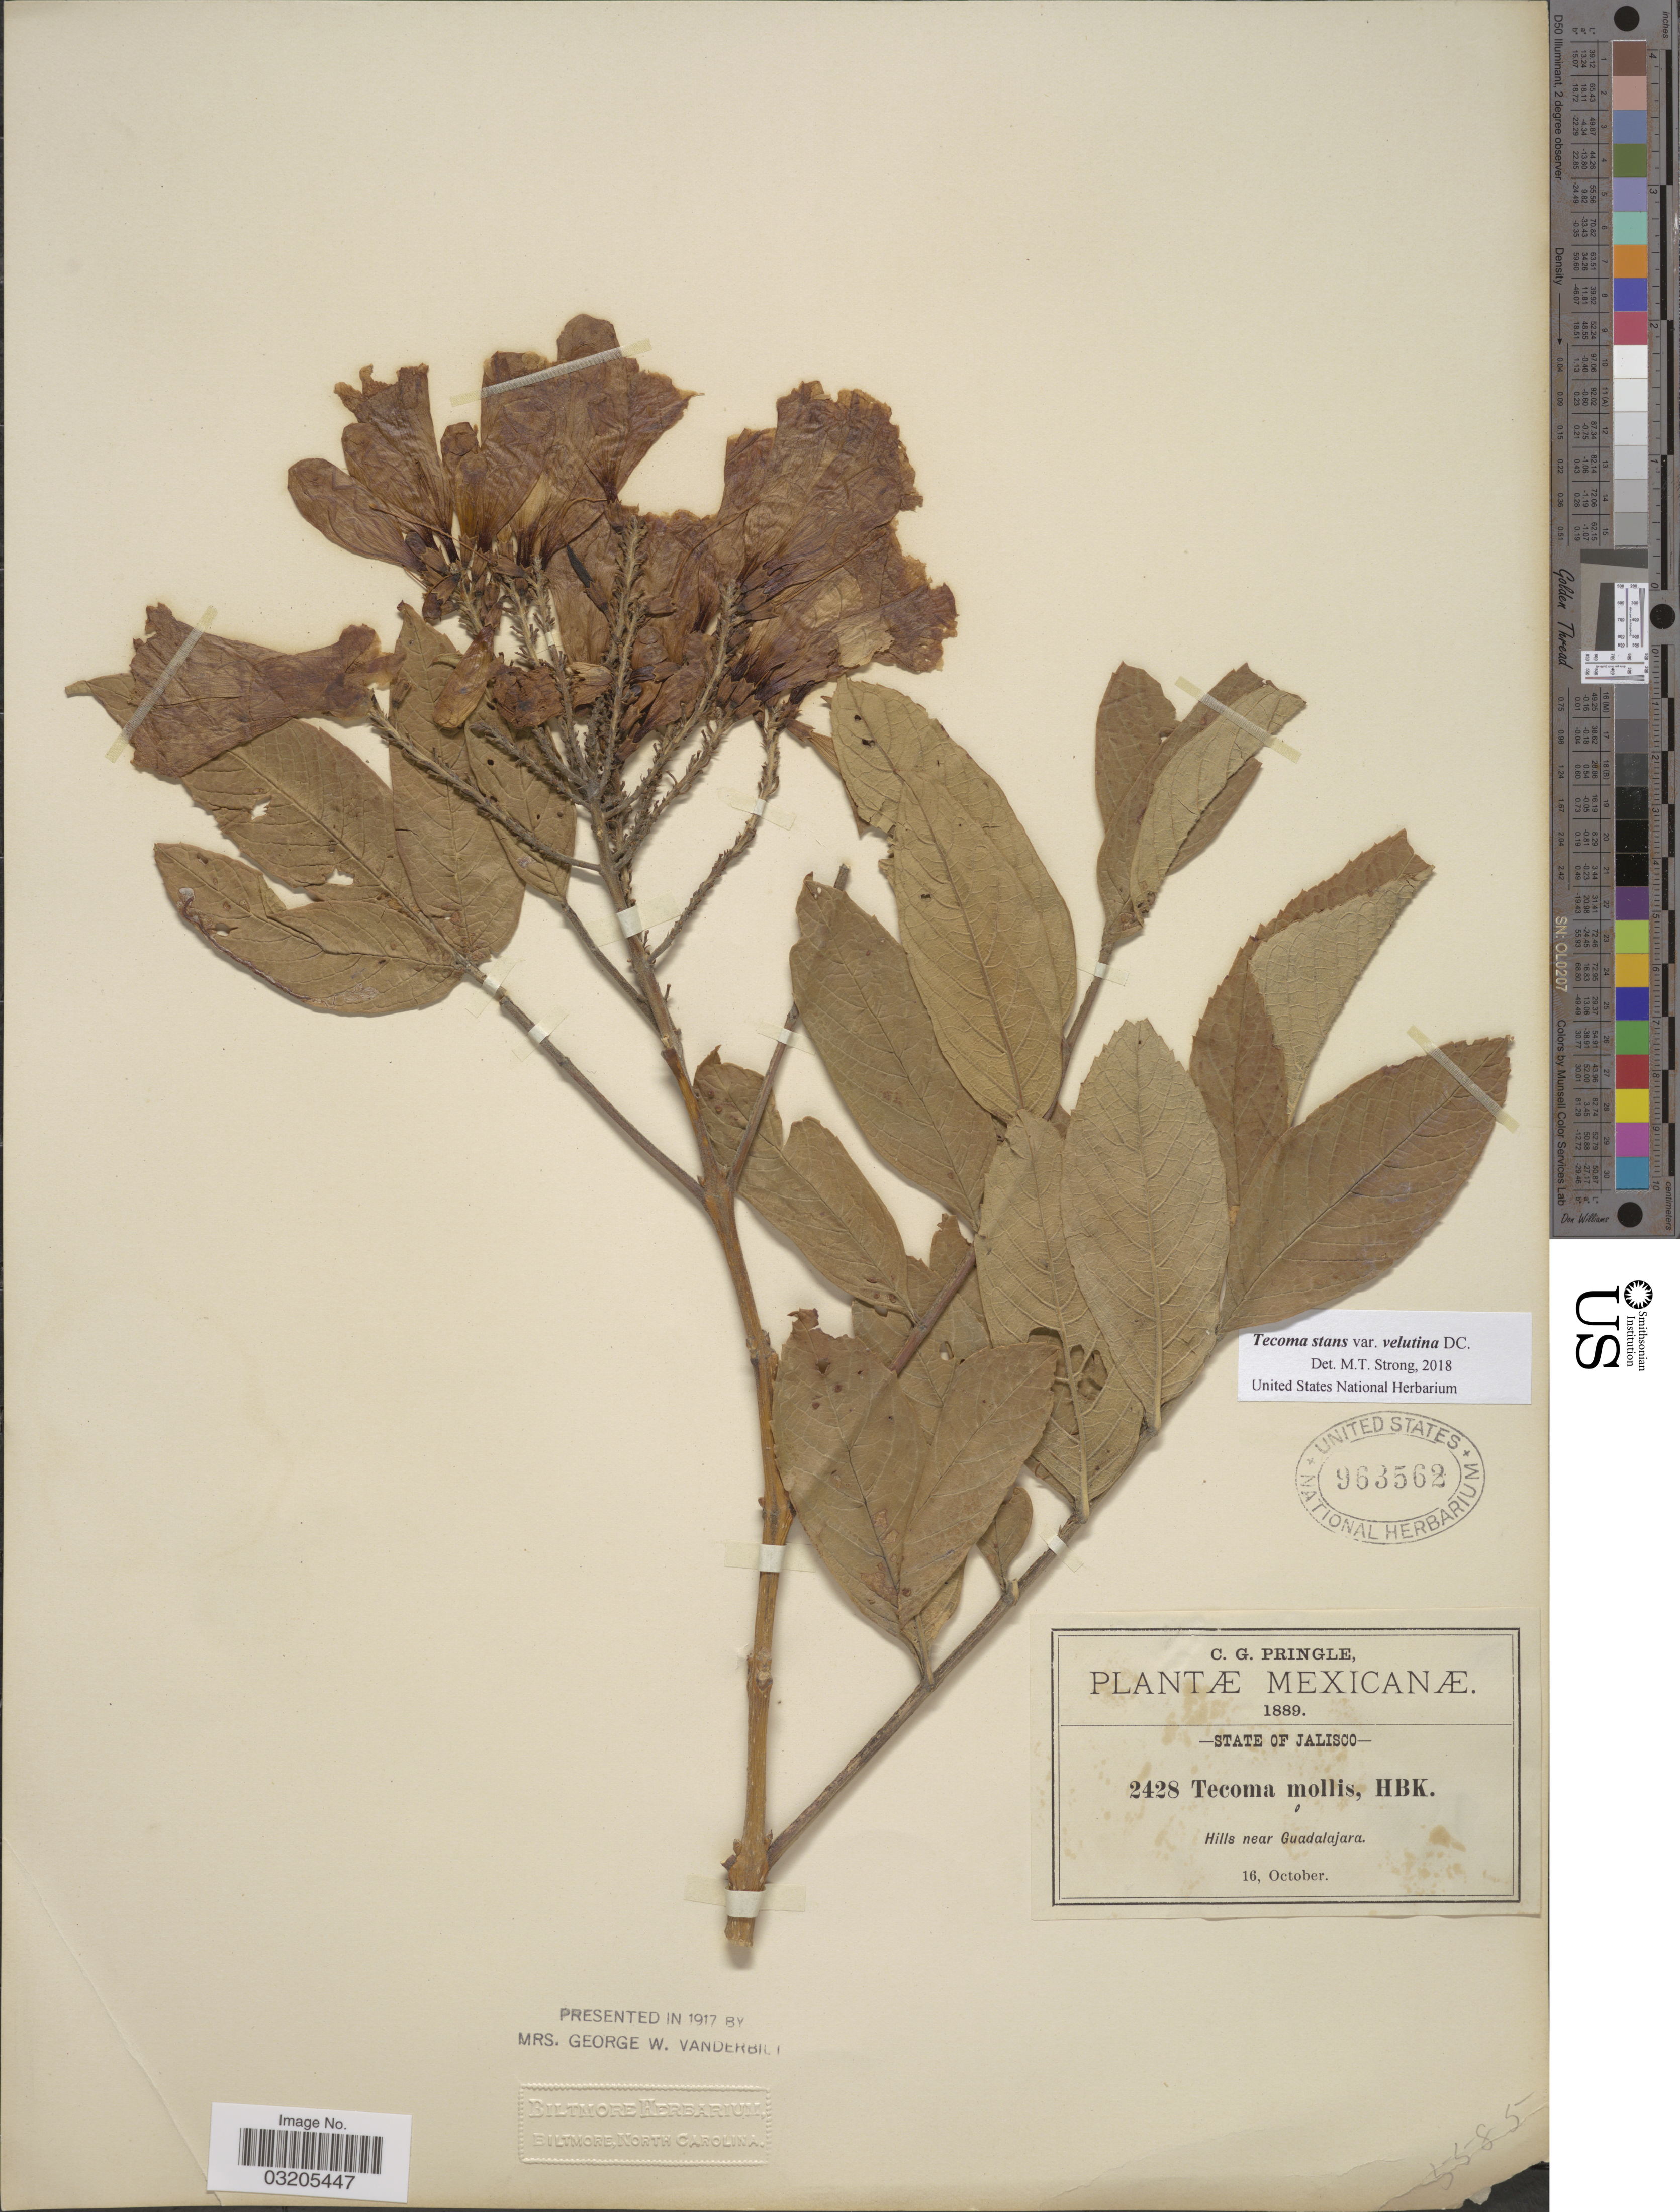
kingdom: Plantae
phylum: Tracheophyta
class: Magnoliopsida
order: Lamiales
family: Bignoniaceae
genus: Tecoma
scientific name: Tecoma stans var. velutina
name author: DC.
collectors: C. G. Pringle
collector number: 2428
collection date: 1889-10-16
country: Mexico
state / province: Jalisco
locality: Hills near Guadalajara.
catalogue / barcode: US 963562